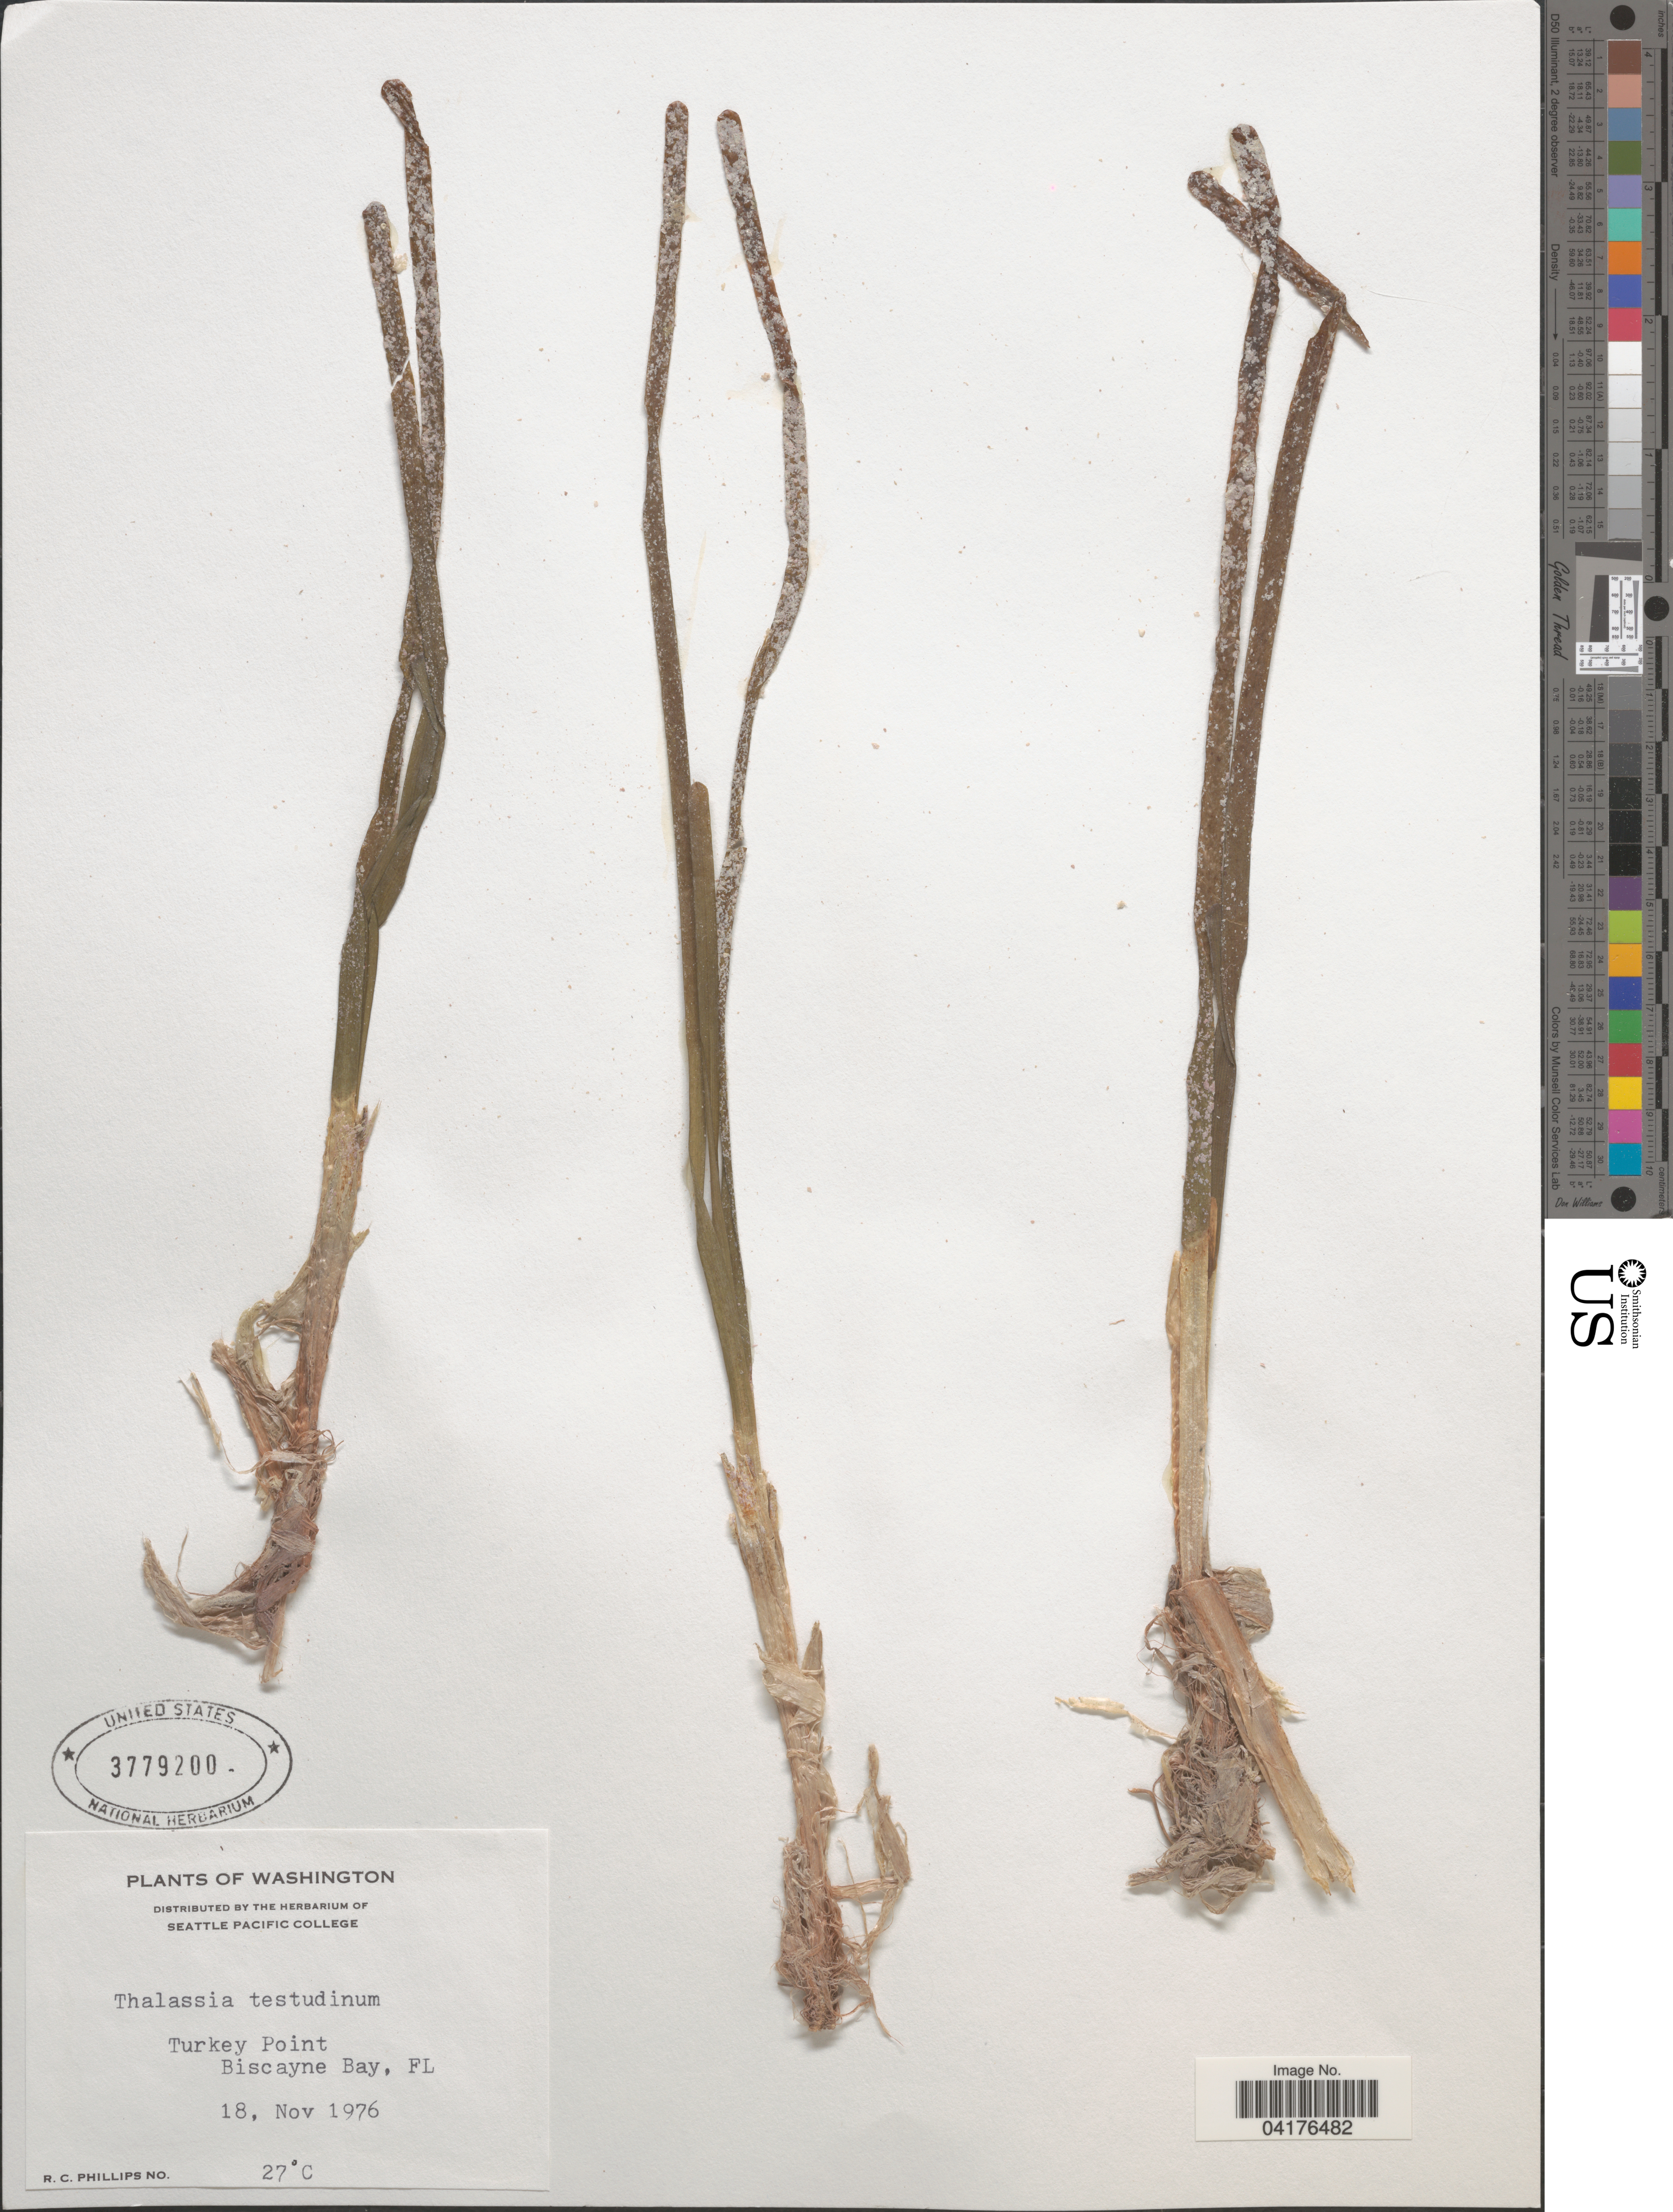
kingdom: Plantae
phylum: Tracheophyta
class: Liliopsida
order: Alismatales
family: Hydrocharitaceae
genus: Thalassia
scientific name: Thalassia testudinum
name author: Banks & Sol. ex K.D. Koenig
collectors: R. C. Phillips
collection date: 1976-11-18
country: United States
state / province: Florida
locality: Turkey Point, Biscayne Bay, FL.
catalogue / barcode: US 3779200